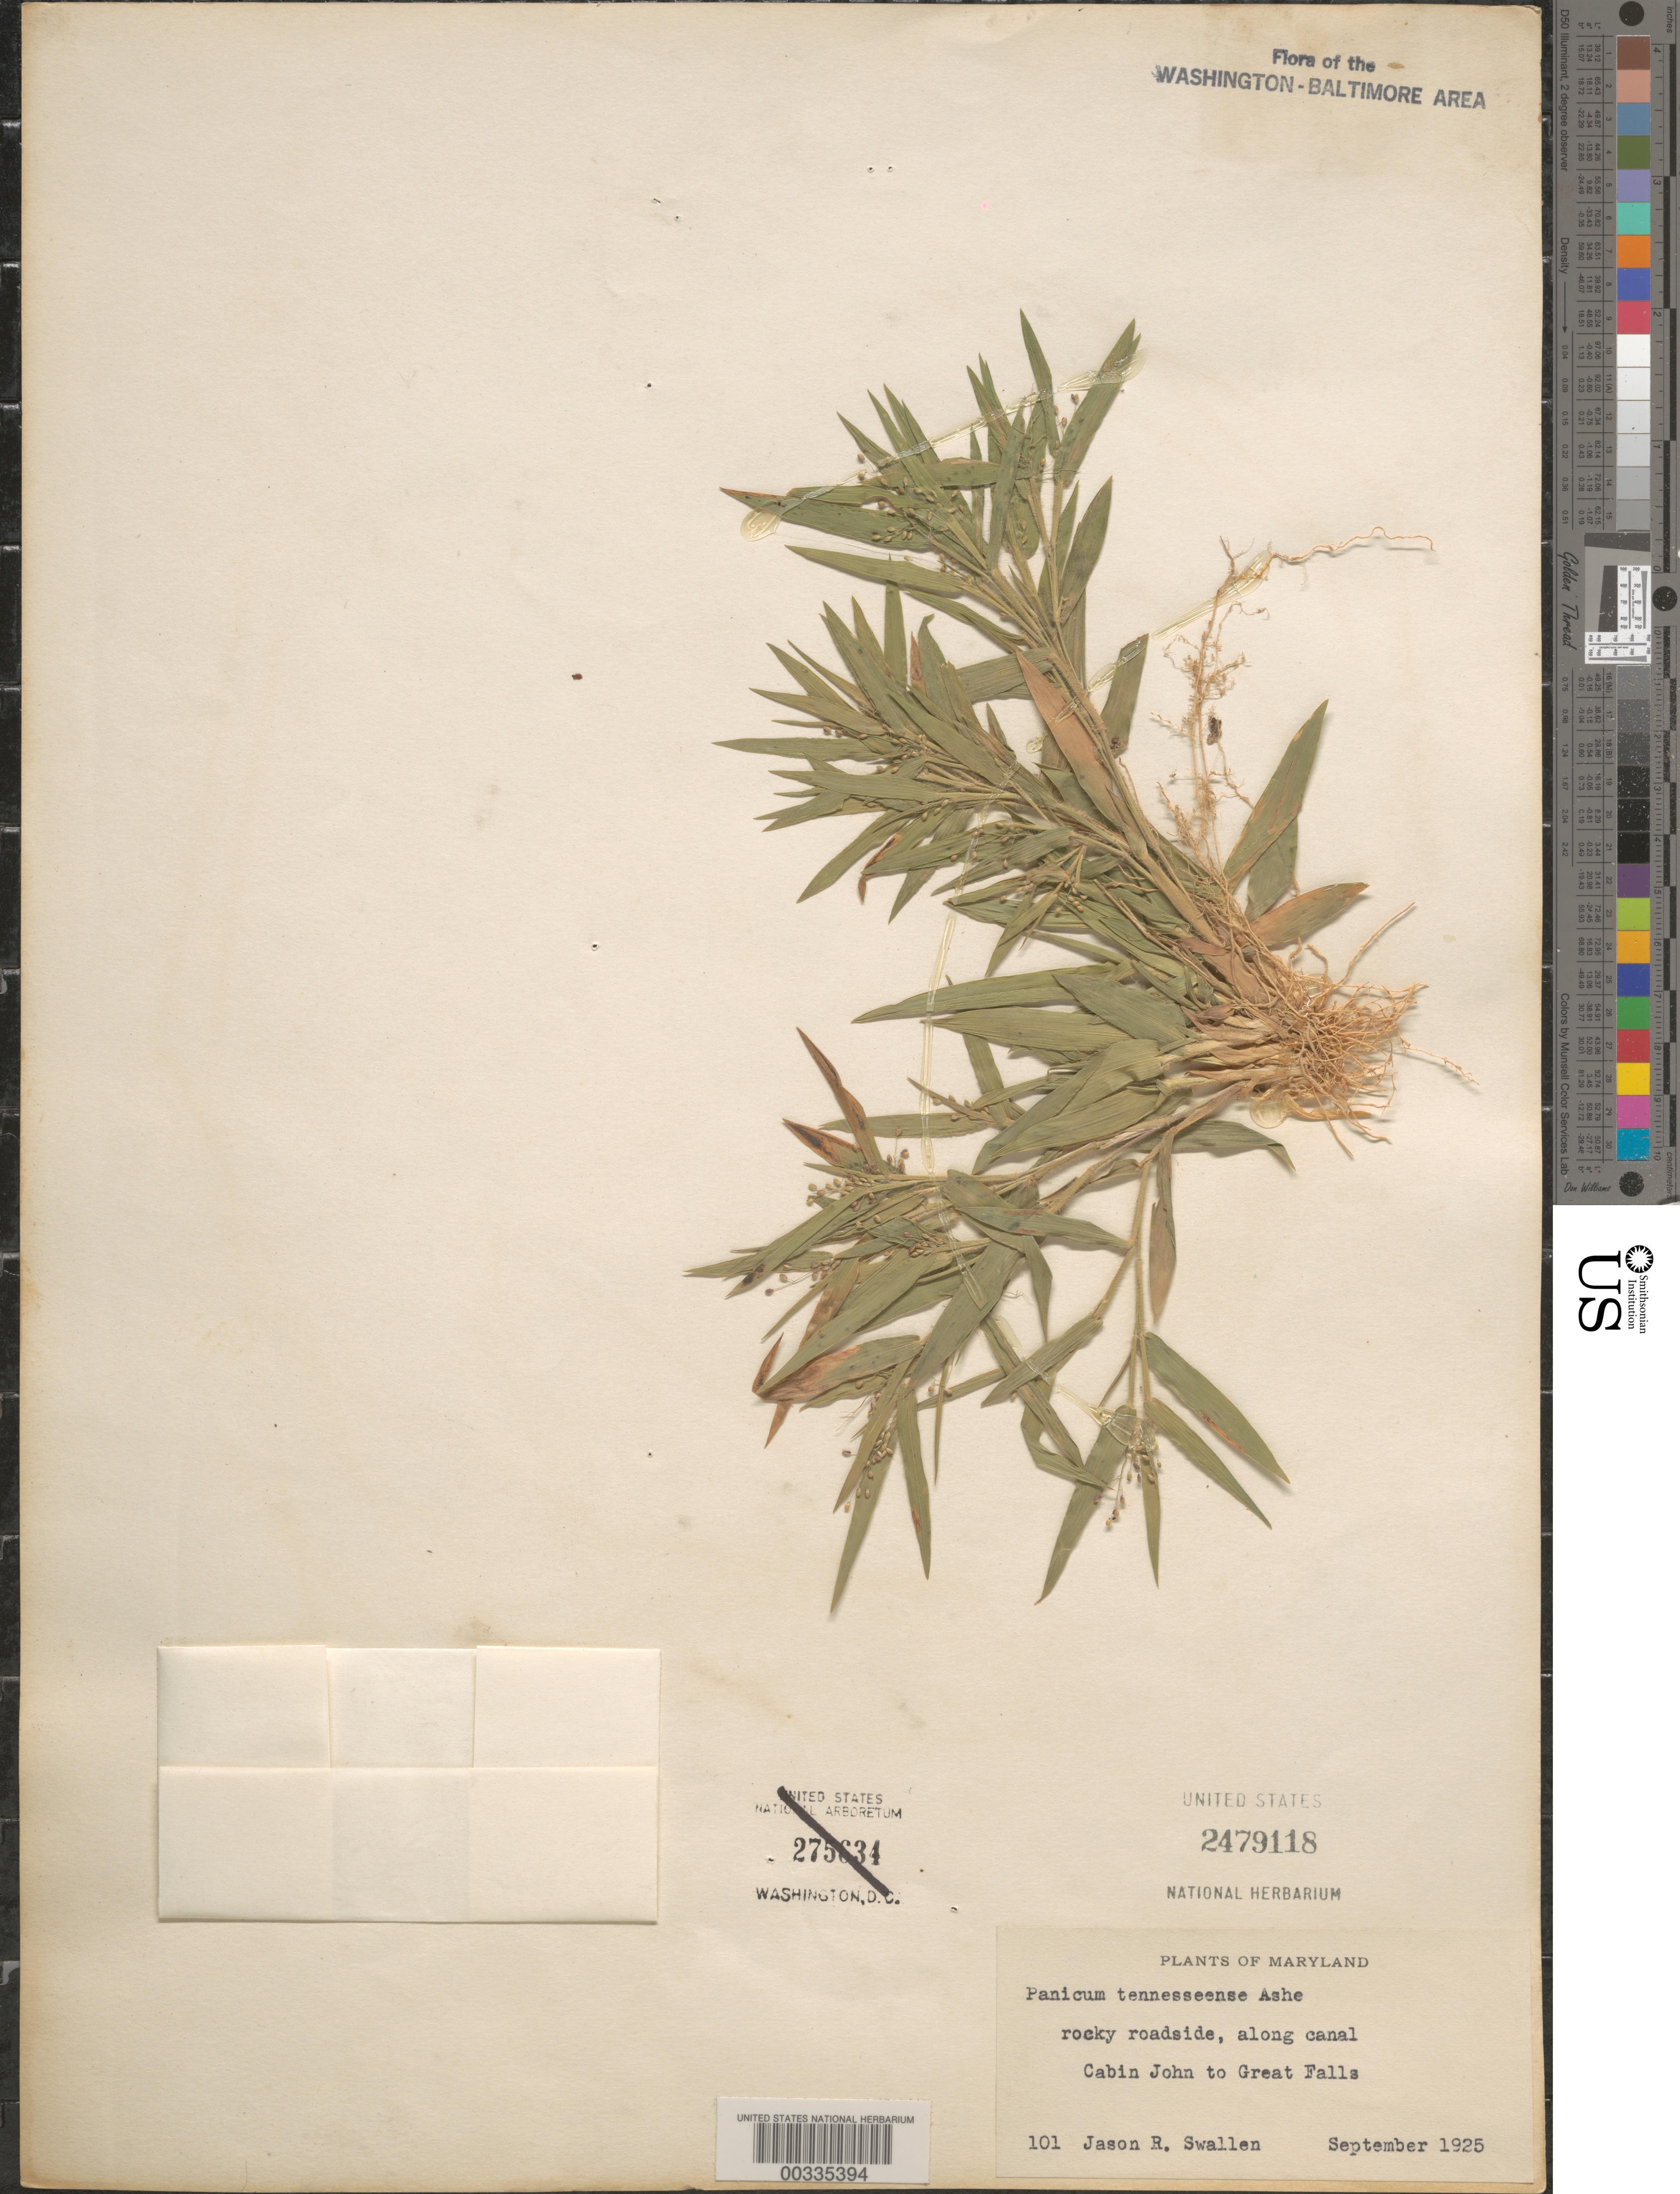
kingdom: Plantae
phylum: Tracheophyta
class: Liliopsida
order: Poales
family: Poaceae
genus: Dichanthelium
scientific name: Dichanthelium acuminatum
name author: (Sw.) Gould & C.A. Clark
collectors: J. R. Swallen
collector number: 101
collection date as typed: Sep 1925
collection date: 1925-09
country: United States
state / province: Maryland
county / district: Montgomery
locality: Cabin John to Great Falls C. & O. Canal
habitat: Rocky roadside, along canal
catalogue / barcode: US 2479118